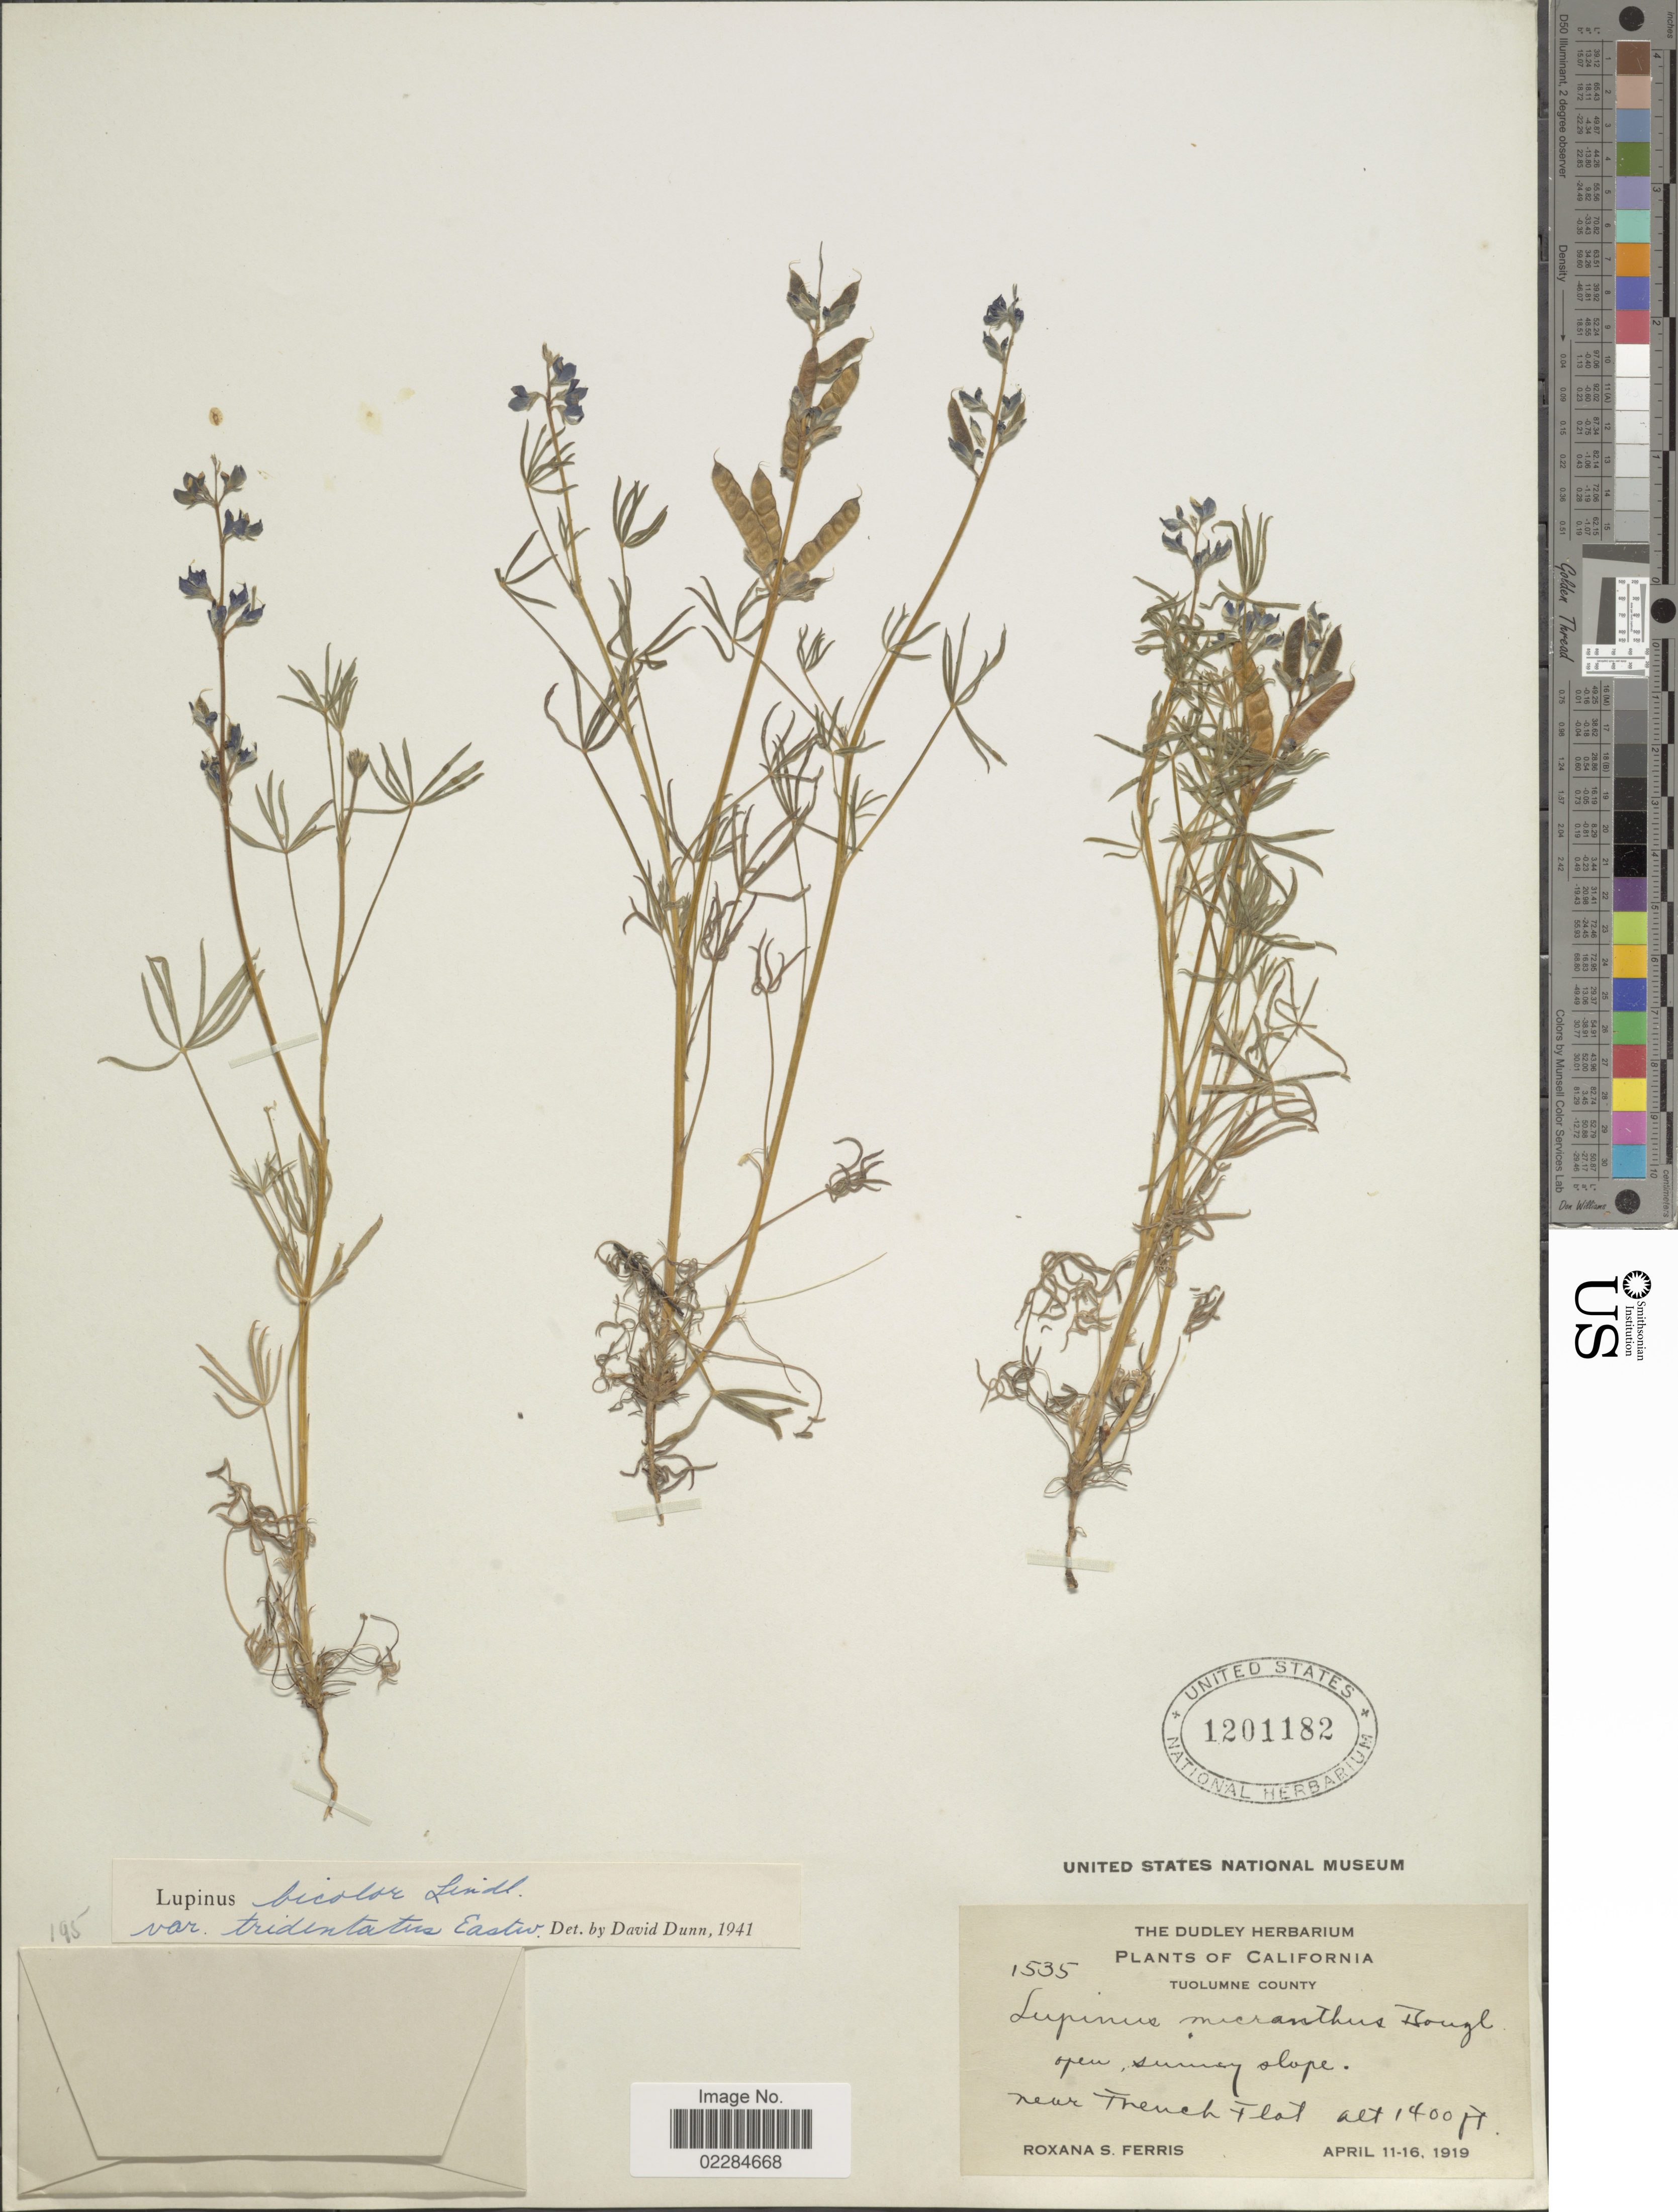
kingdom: Plantae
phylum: Tracheophyta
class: Magnoliopsida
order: Fabales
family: Fabaceae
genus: Lupinus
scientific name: Lupinus bicolor var. tridentatus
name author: Lindl.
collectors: R. S. Ferris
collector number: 1535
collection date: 1919-04-11/1919-04-16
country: United States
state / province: California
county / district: Tuolumne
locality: Tuolumne County, open, sunny slope. near French Flat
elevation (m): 427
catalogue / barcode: US 1201182